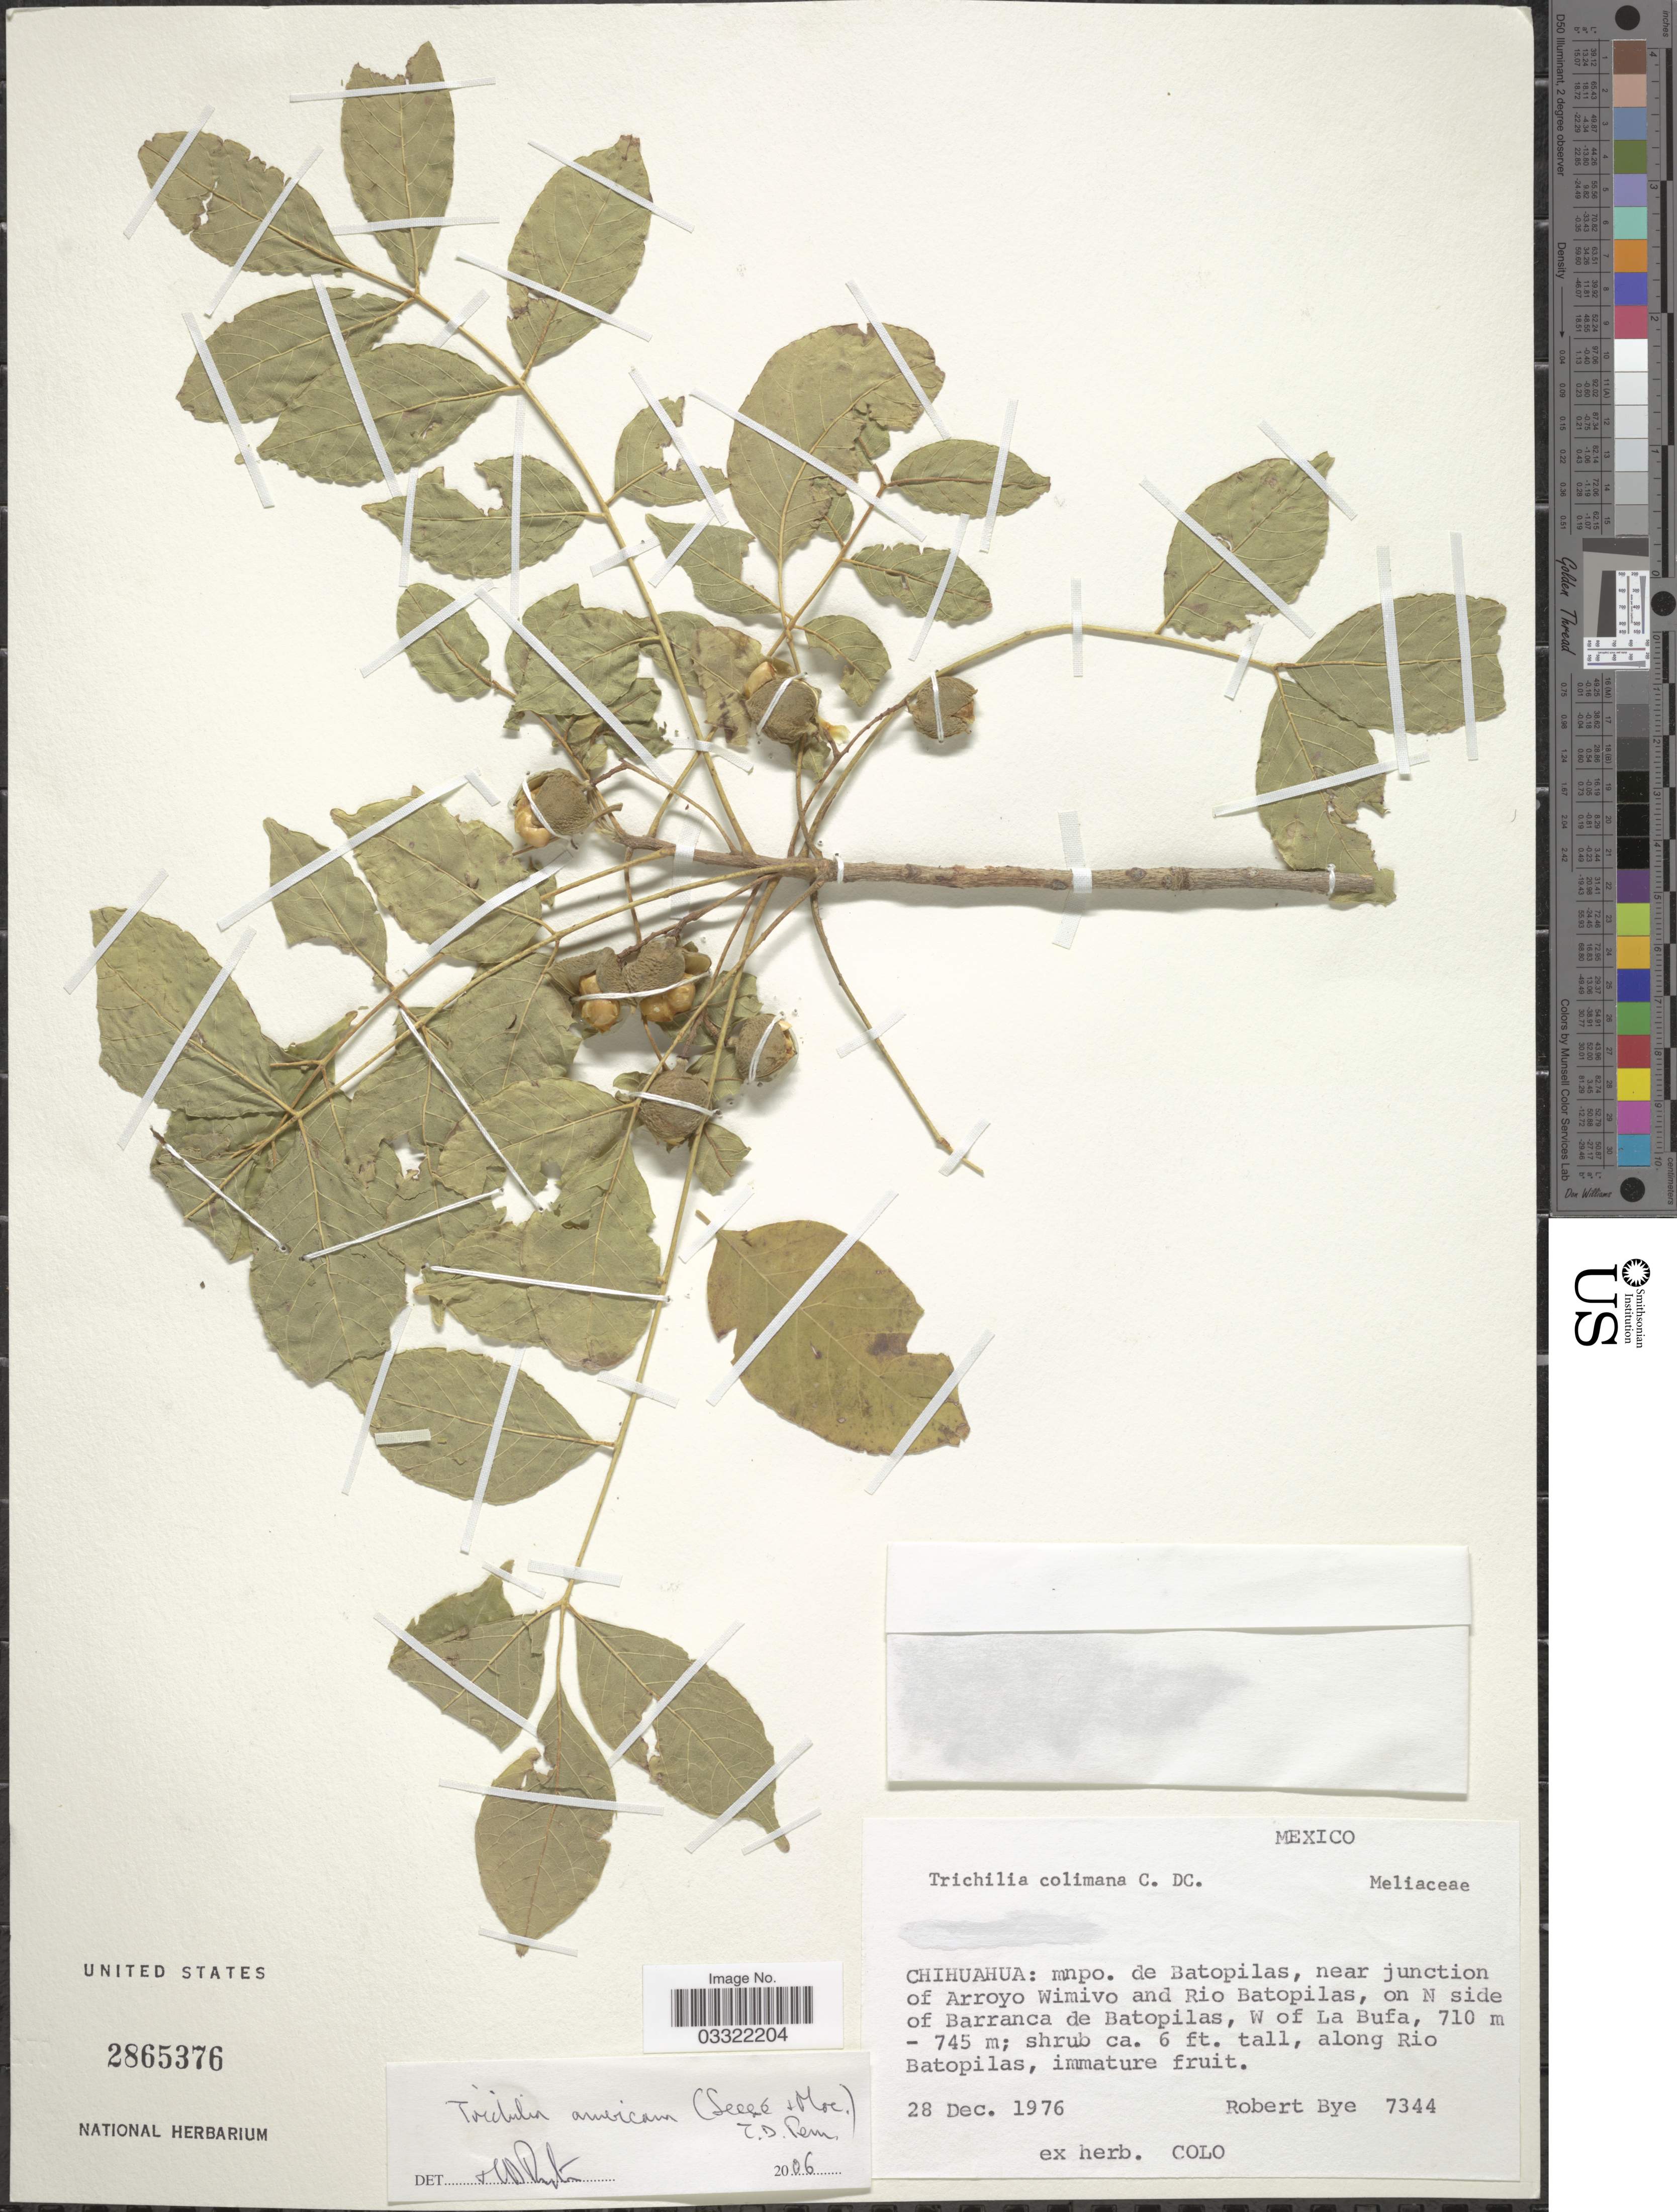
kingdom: Plantae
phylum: Tracheophyta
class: Magnoliopsida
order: Sapindales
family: Meliaceae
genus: Trichilia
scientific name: Trichilia americana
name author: (Sessé & Moc.) T.D. Penn.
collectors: R. A. Bye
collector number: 7344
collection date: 1976-12-28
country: Mexico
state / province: Chihuahua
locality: Mnpo. de Batopilas, near junction of Arroyo Wimivo and Rio Batopilas, on N side of Barranca de Batopilas, W of La Bufa, along Rio Batopilas.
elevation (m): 710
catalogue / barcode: US 2865376